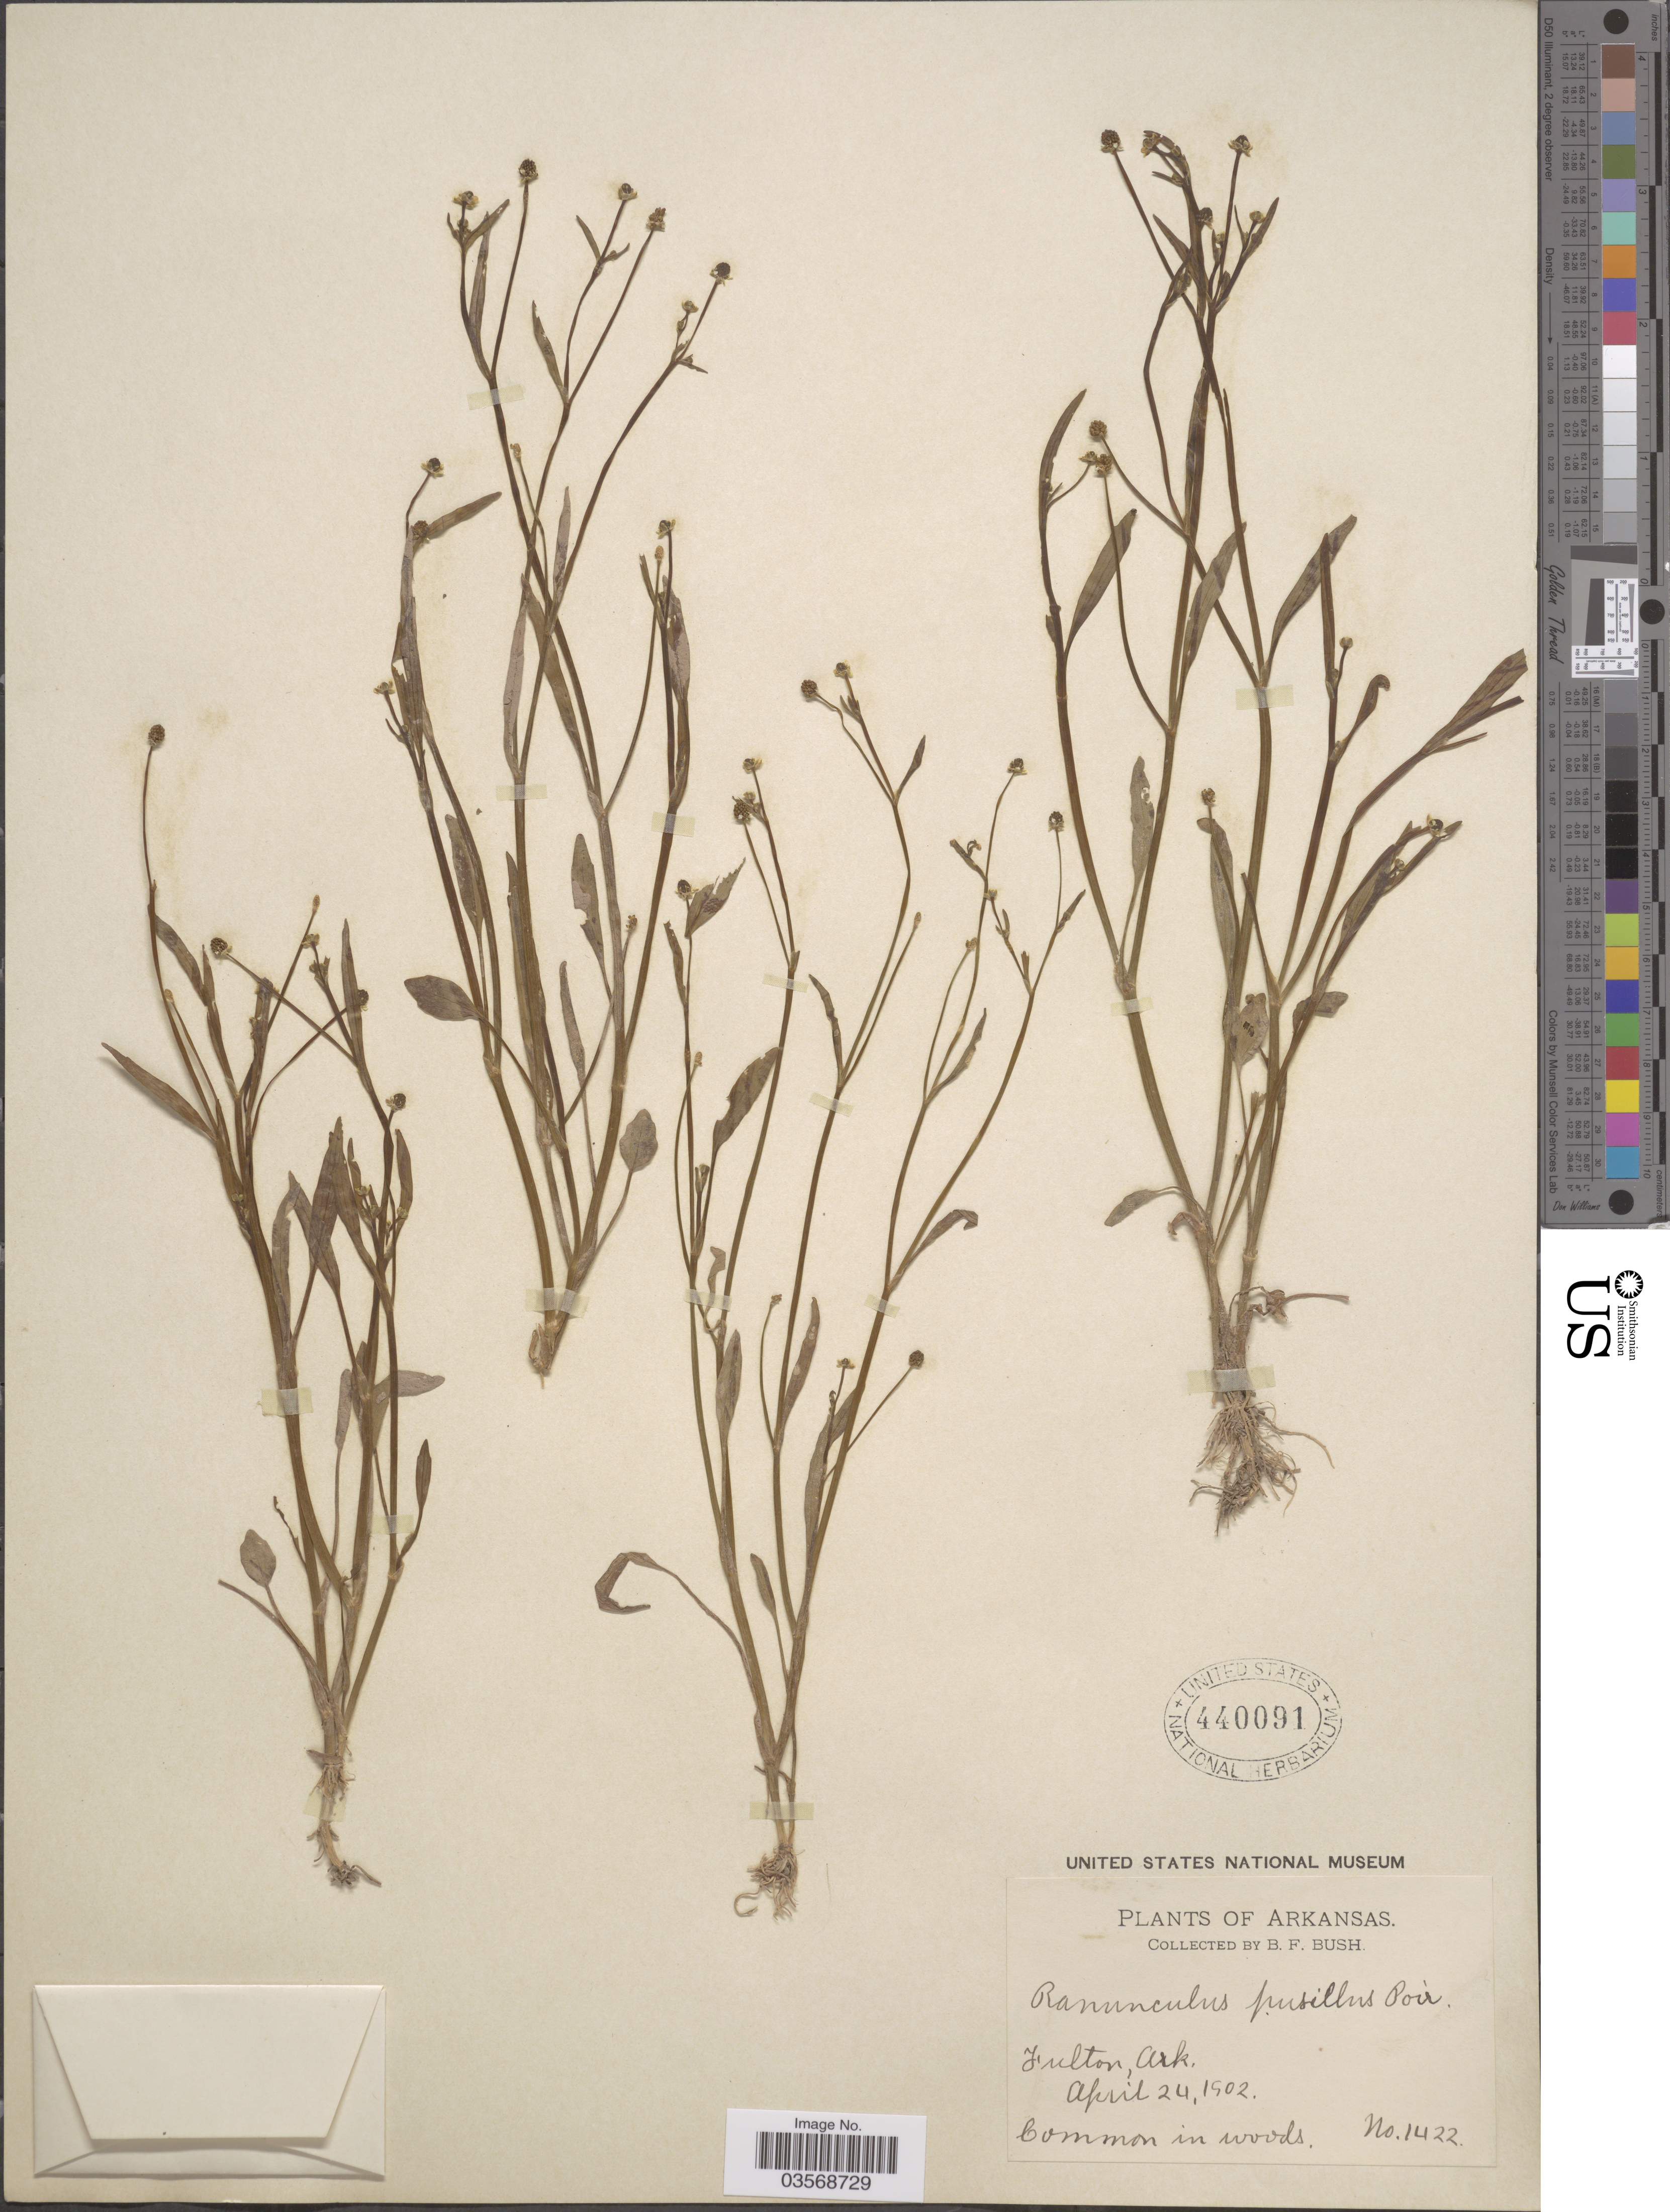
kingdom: Plantae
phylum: Tracheophyta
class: Magnoliopsida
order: Ranunculales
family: Ranunculaceae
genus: Ranunculus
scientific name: Ranunculus pusillus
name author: Poir.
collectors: B. F. Bush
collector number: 1422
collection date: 1902-04-24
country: United States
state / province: Arkansas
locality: Fulton, Ark.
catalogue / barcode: US 440091